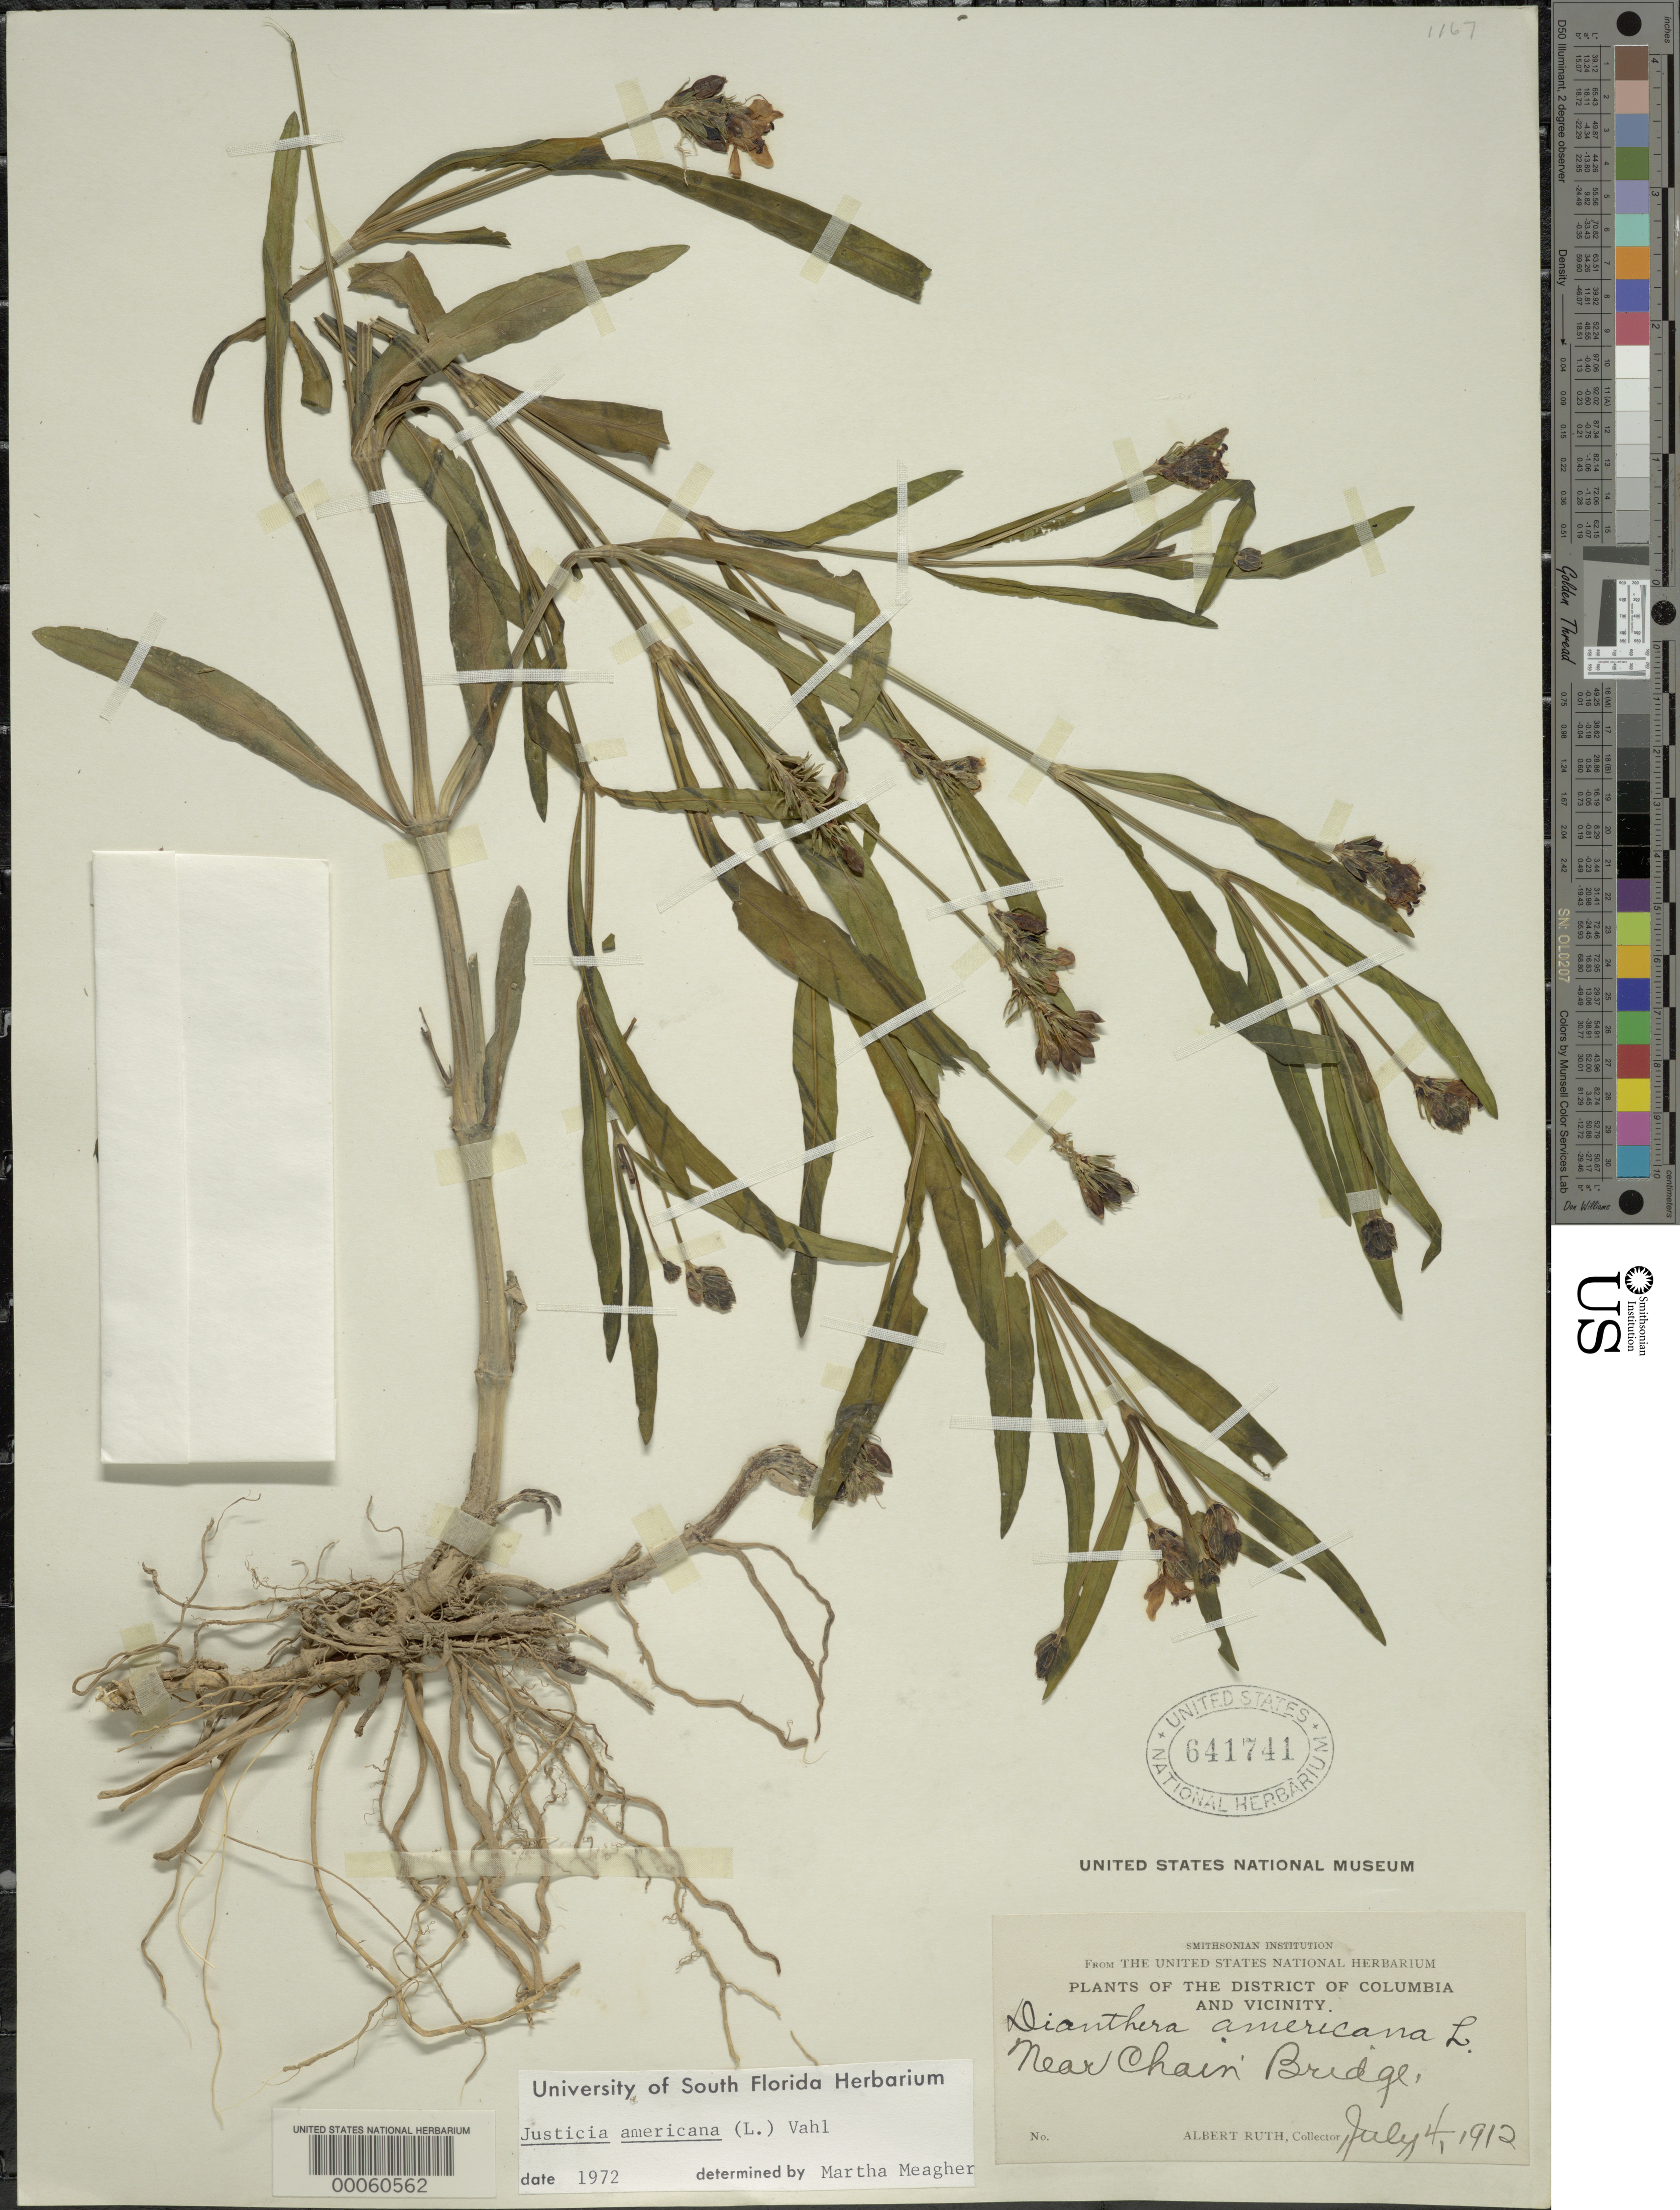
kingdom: Plantae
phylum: Tracheophyta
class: Magnoliopsida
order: Lamiales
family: Acanthaceae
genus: Justicia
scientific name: Justicia americana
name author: (L.) Vahl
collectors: A. Ruth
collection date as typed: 04 Jul 1912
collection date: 1912-07-04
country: United States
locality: Near Chain Bridge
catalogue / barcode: US 641741